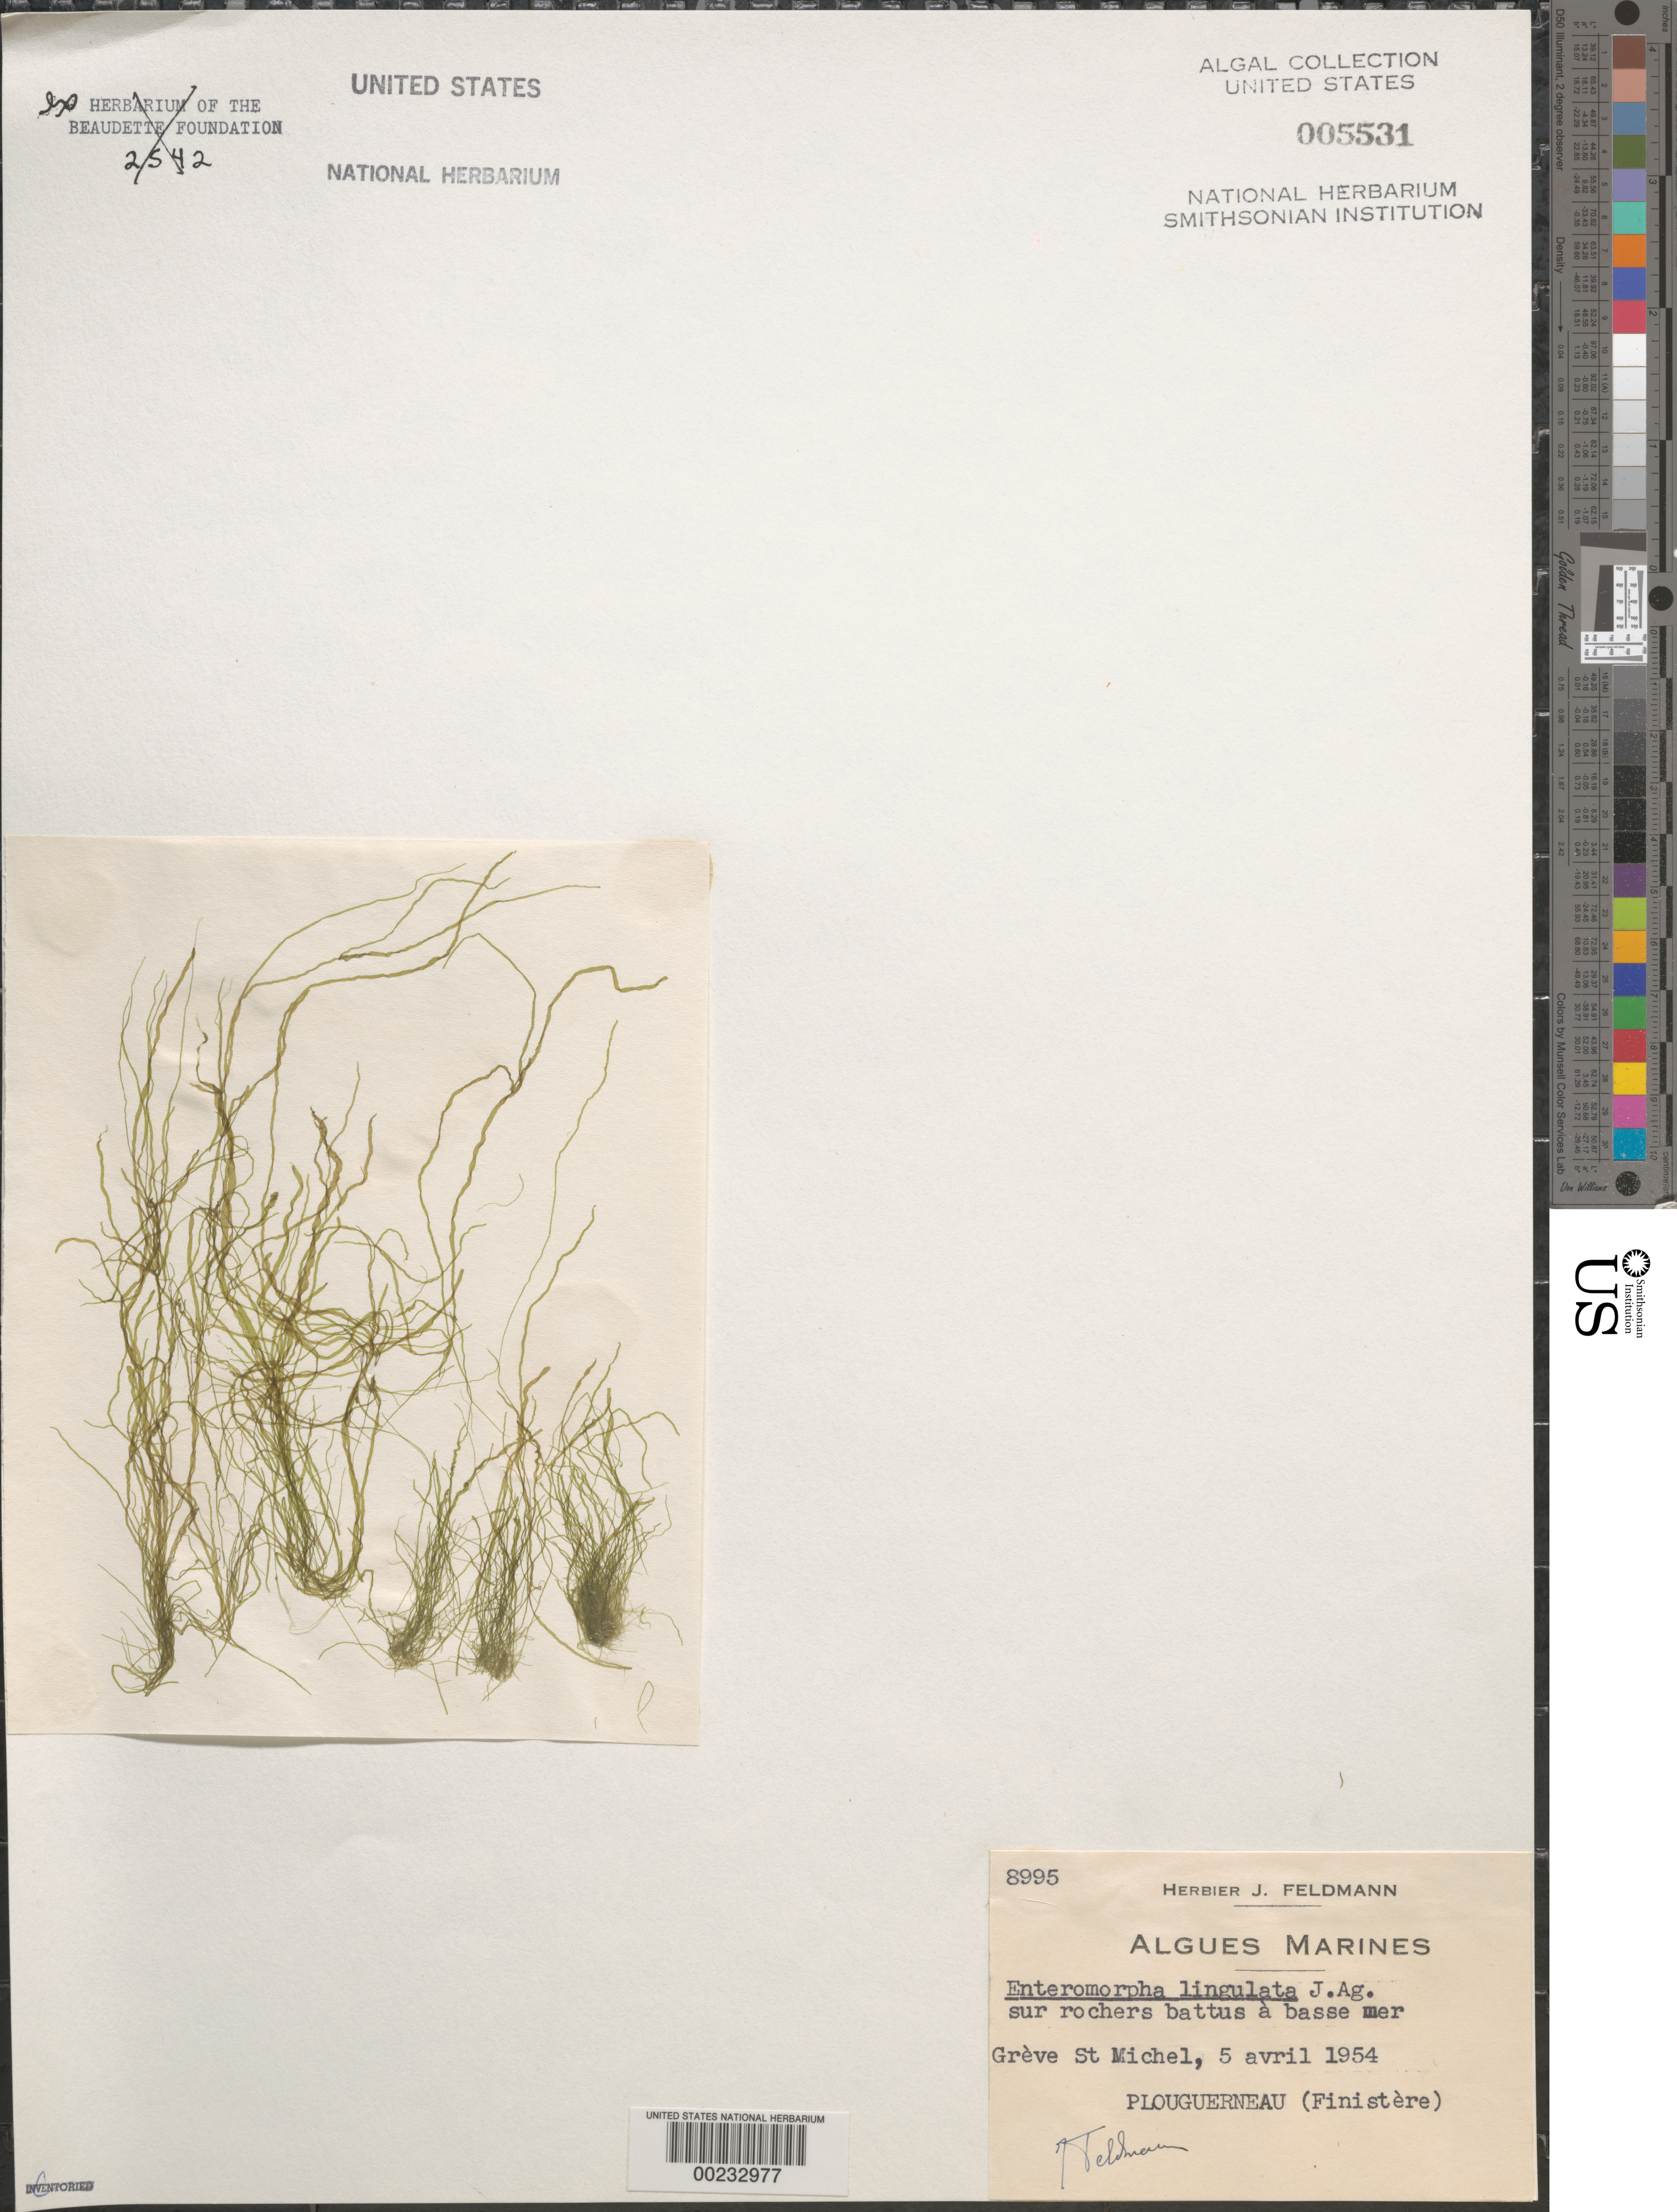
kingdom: Plantae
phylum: Chlorophyta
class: Ulvophyceae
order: Ulvales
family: Ulvaceae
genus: Ulva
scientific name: Ulva flexuosa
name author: Wulfen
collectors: J. Feldmann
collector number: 8995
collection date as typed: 05 Apr 1954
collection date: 1954-04-05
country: France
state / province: Bretagne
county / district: Finistère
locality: Plouguerneau, Greve St. Michel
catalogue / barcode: US 5531